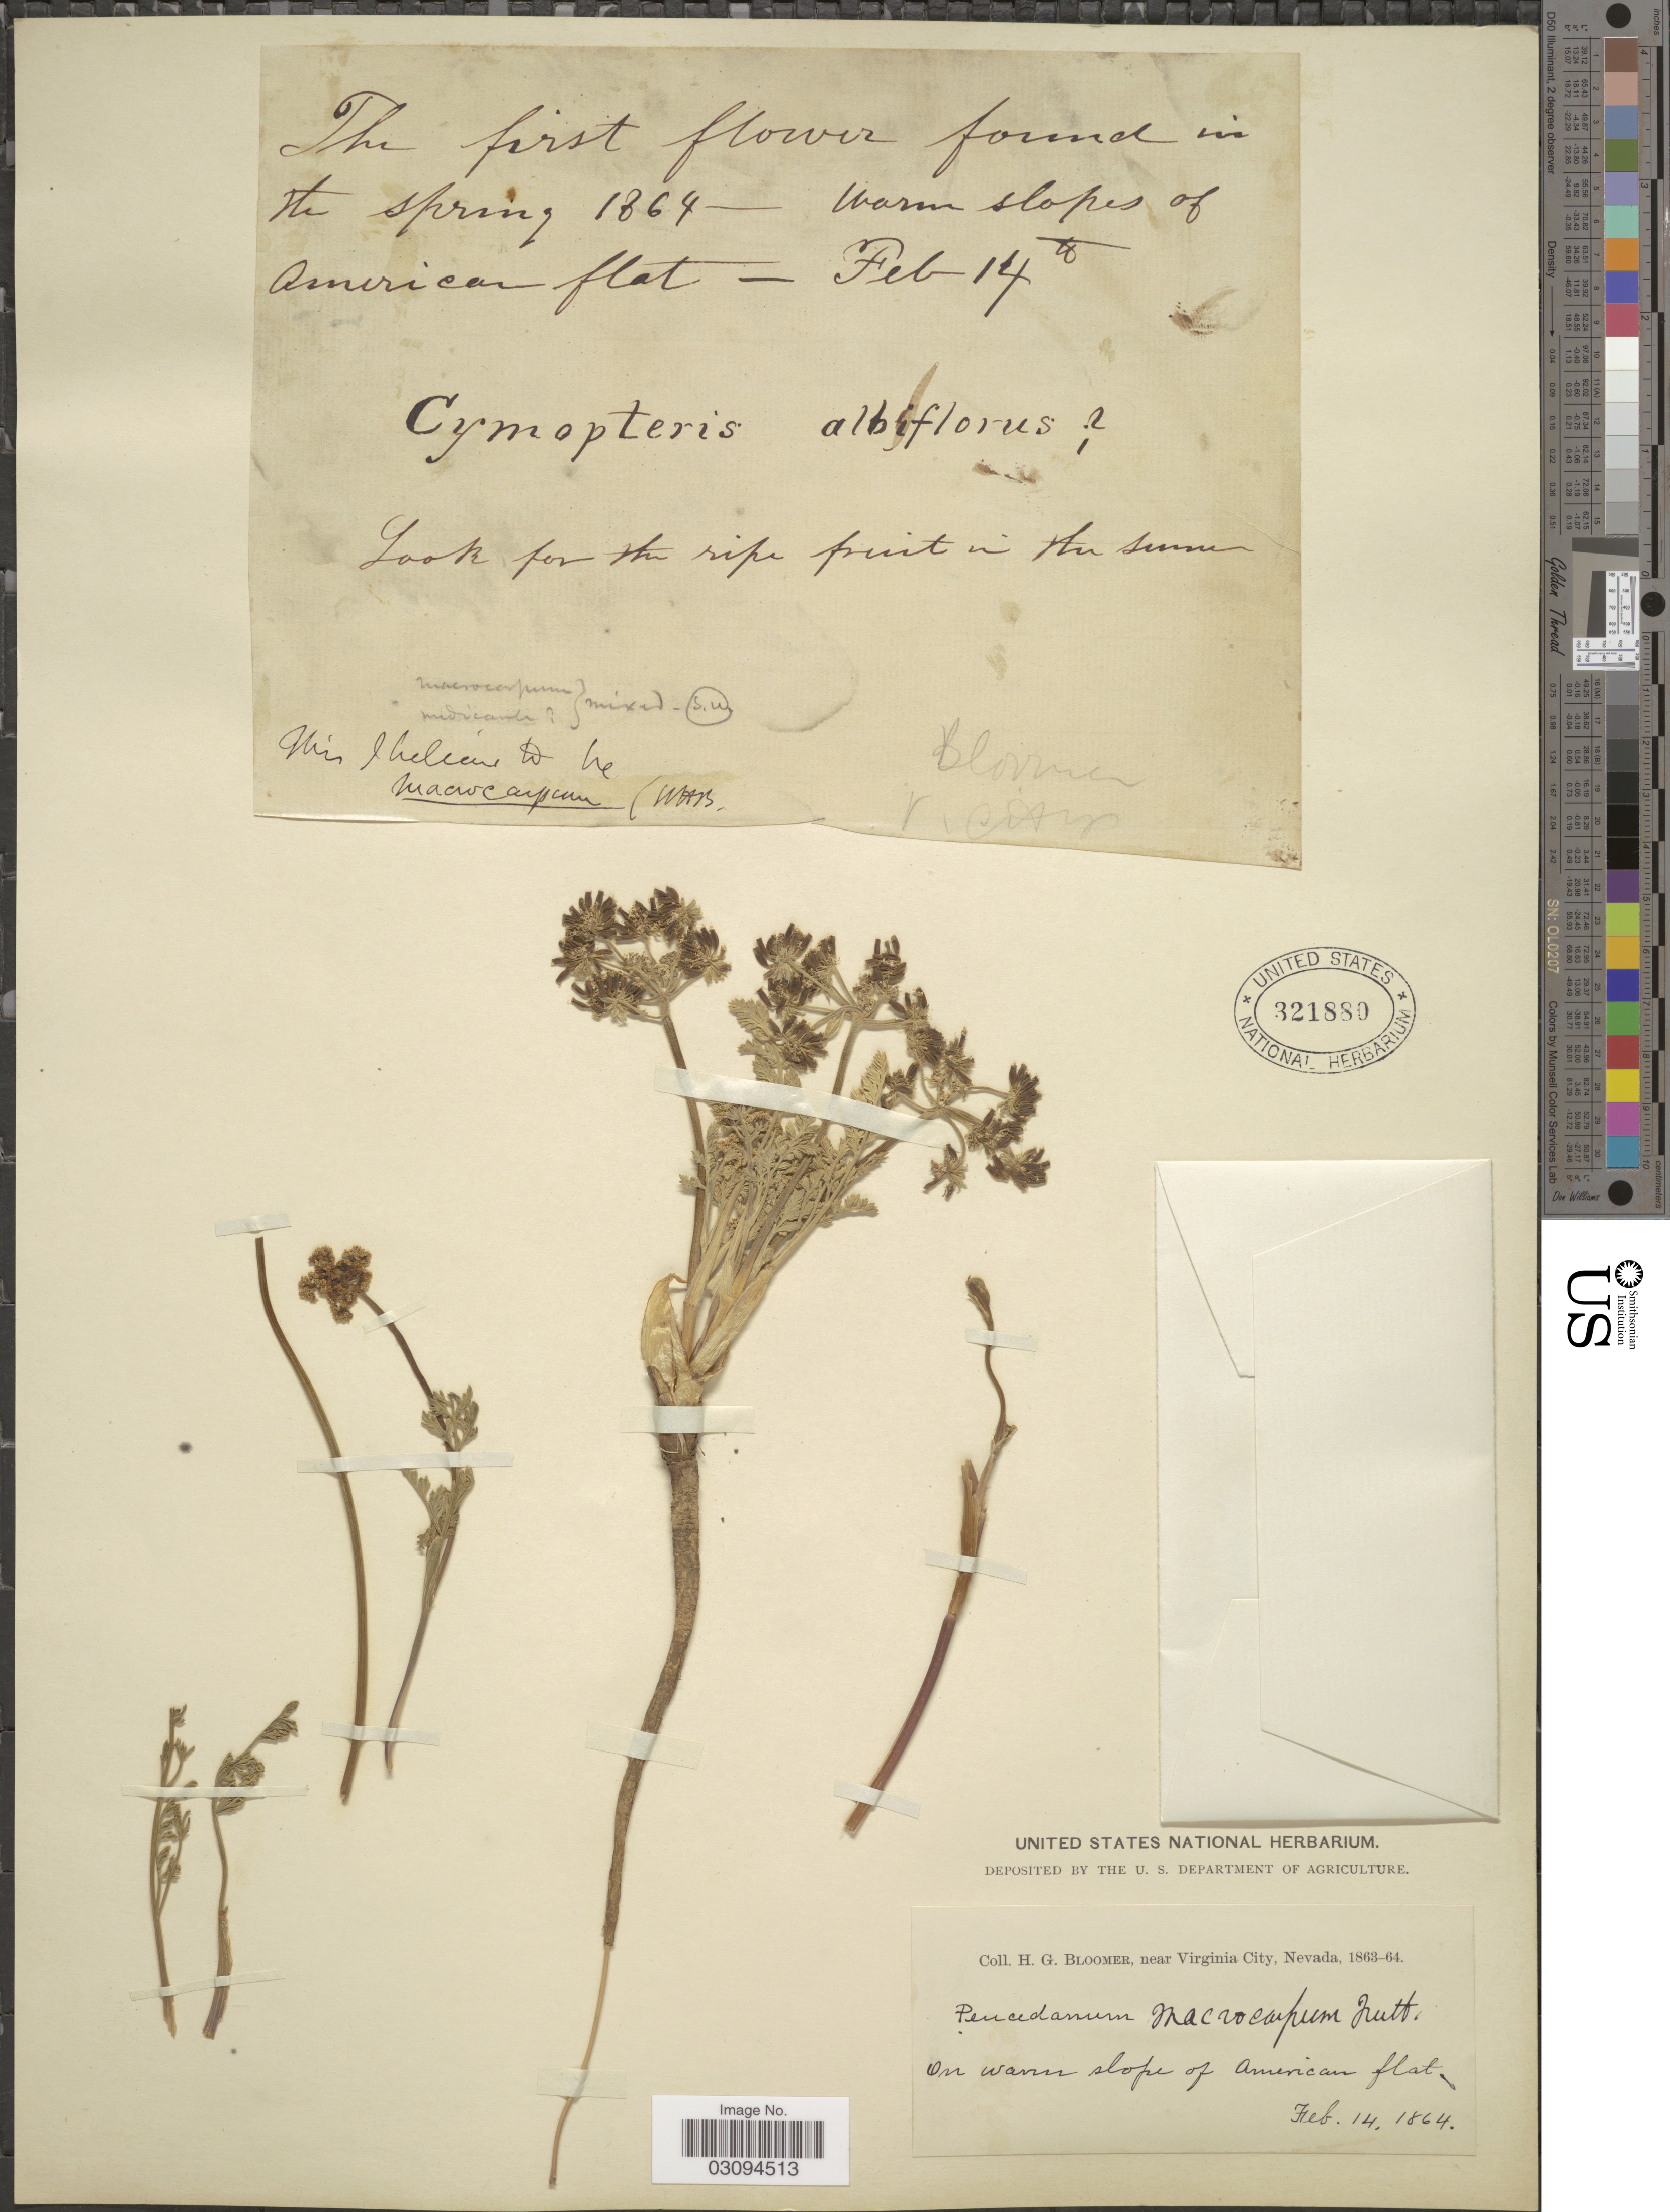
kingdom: Plantae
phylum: Tracheophyta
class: Magnoliopsida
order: Apiales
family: Apiaceae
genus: Lomatium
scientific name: Lomatium macrocarpum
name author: (Hook. et al.) J.M. Coult. & Rose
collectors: H. Bloomer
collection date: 1864-02-14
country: United States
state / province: Nevada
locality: Near Virginia City. On warm slope of American flat.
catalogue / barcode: US 321880